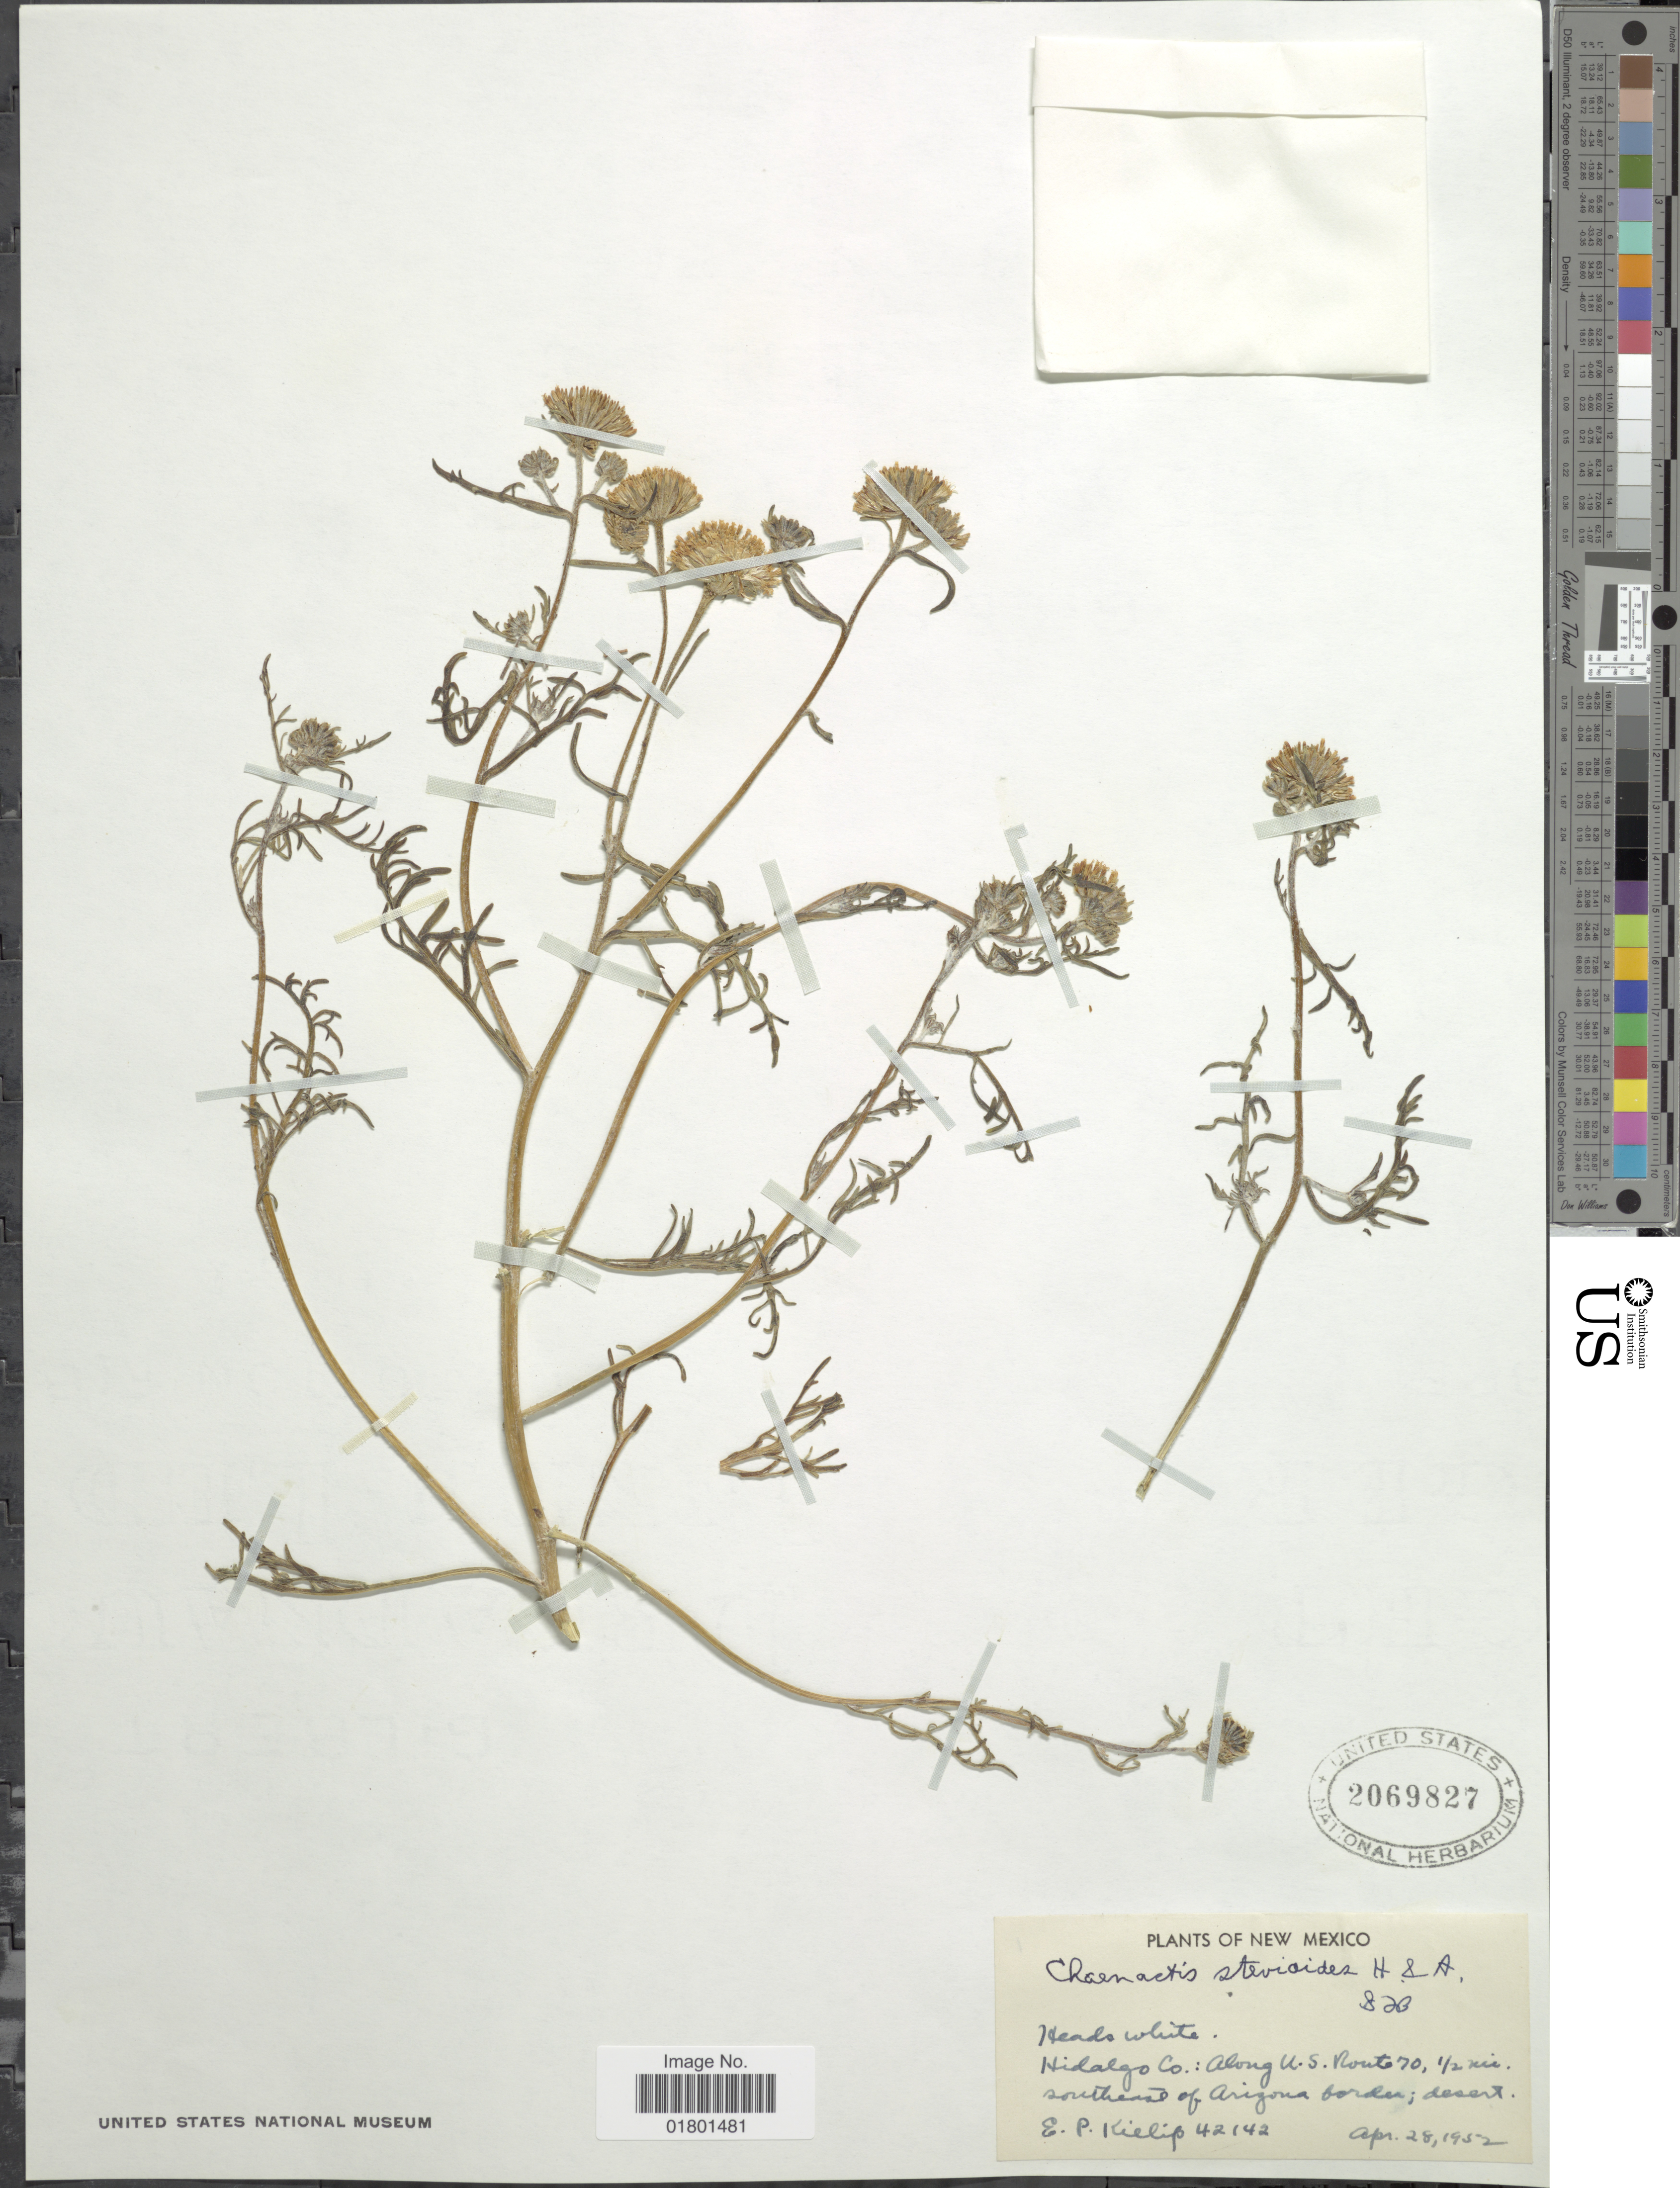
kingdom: Plantae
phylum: Tracheophyta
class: Magnoliopsida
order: Asterales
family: Asteraceae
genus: Chaenactis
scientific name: Chaenactis stevioides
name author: Hook. & Arn.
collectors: E. P. Killip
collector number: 42142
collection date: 1952-04-28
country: United States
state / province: New Mexico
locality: Hidalgo Co., along U. S. Route 70, 1/2 mi. southern of Arizona border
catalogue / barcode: US 2069827